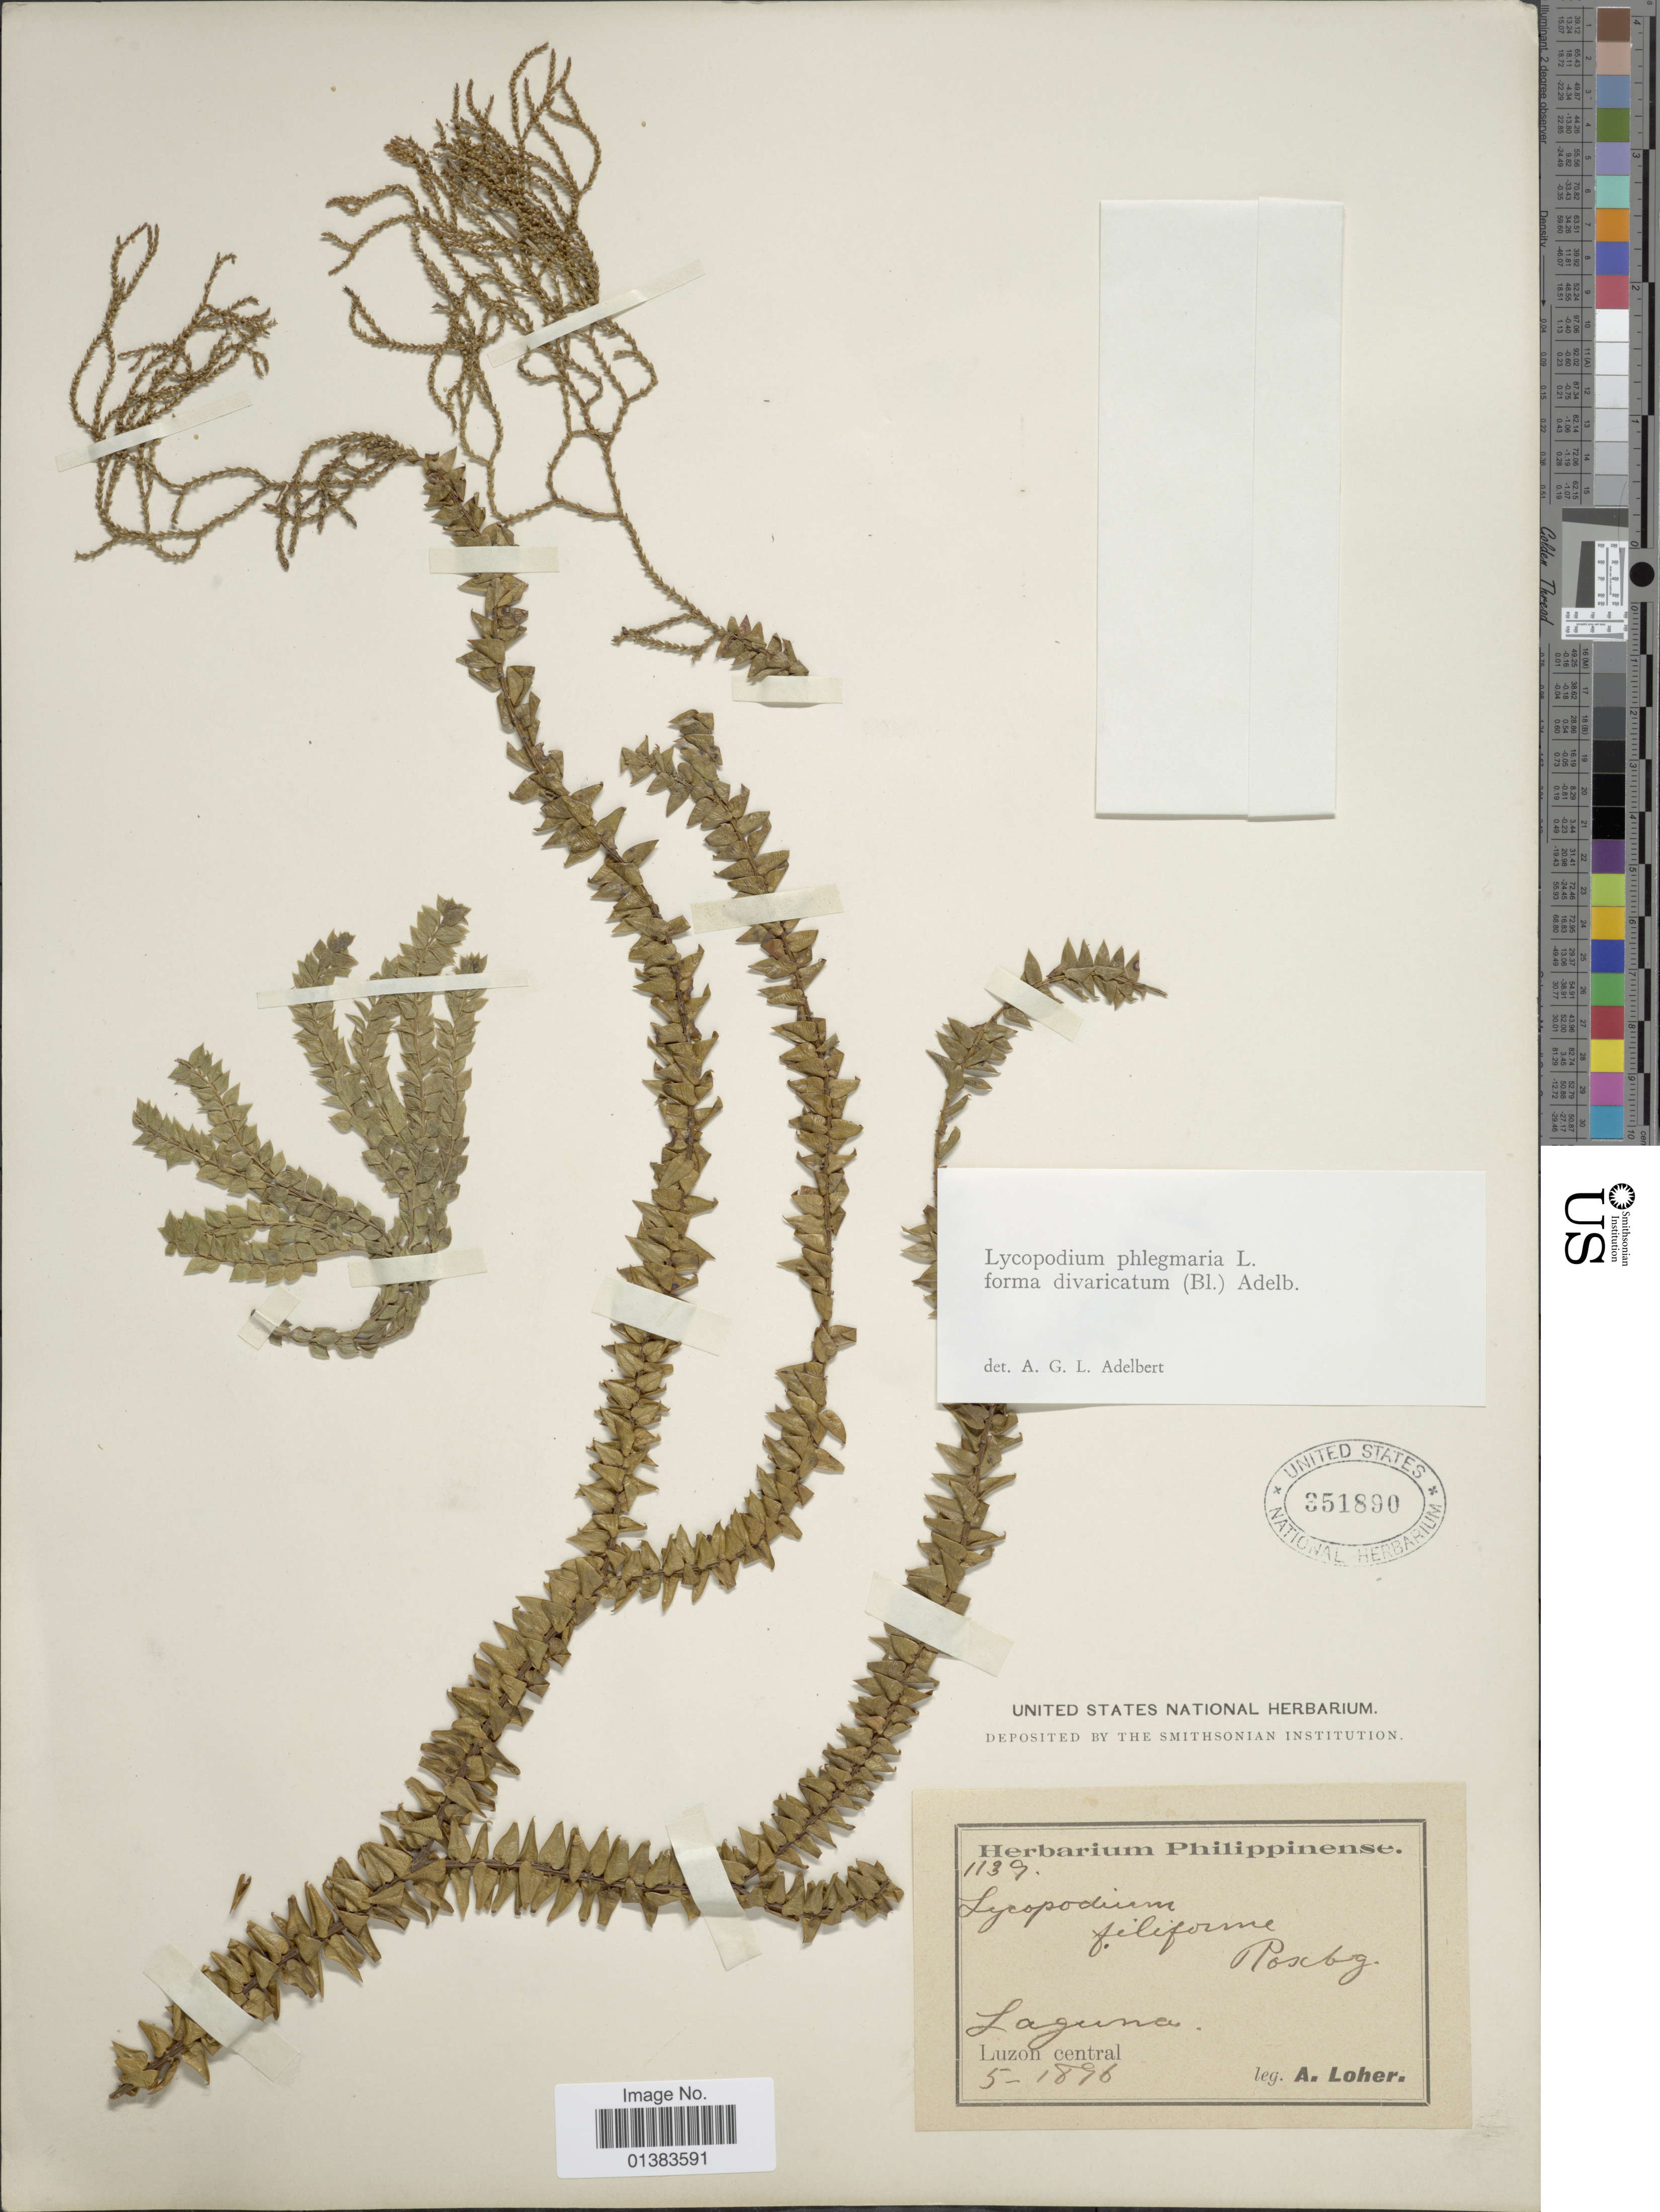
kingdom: Plantae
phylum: Tracheophyta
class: Lycopodiopsida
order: Lycopodiales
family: Lycopodiaceae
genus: Phlegmariurus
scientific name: Phlegmariurus kesselringii (Herter) comb. ined.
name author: (Herter)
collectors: A. Loher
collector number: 1139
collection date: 1896-05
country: Philippines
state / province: Central Luzon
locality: Laguna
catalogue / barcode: US 351890